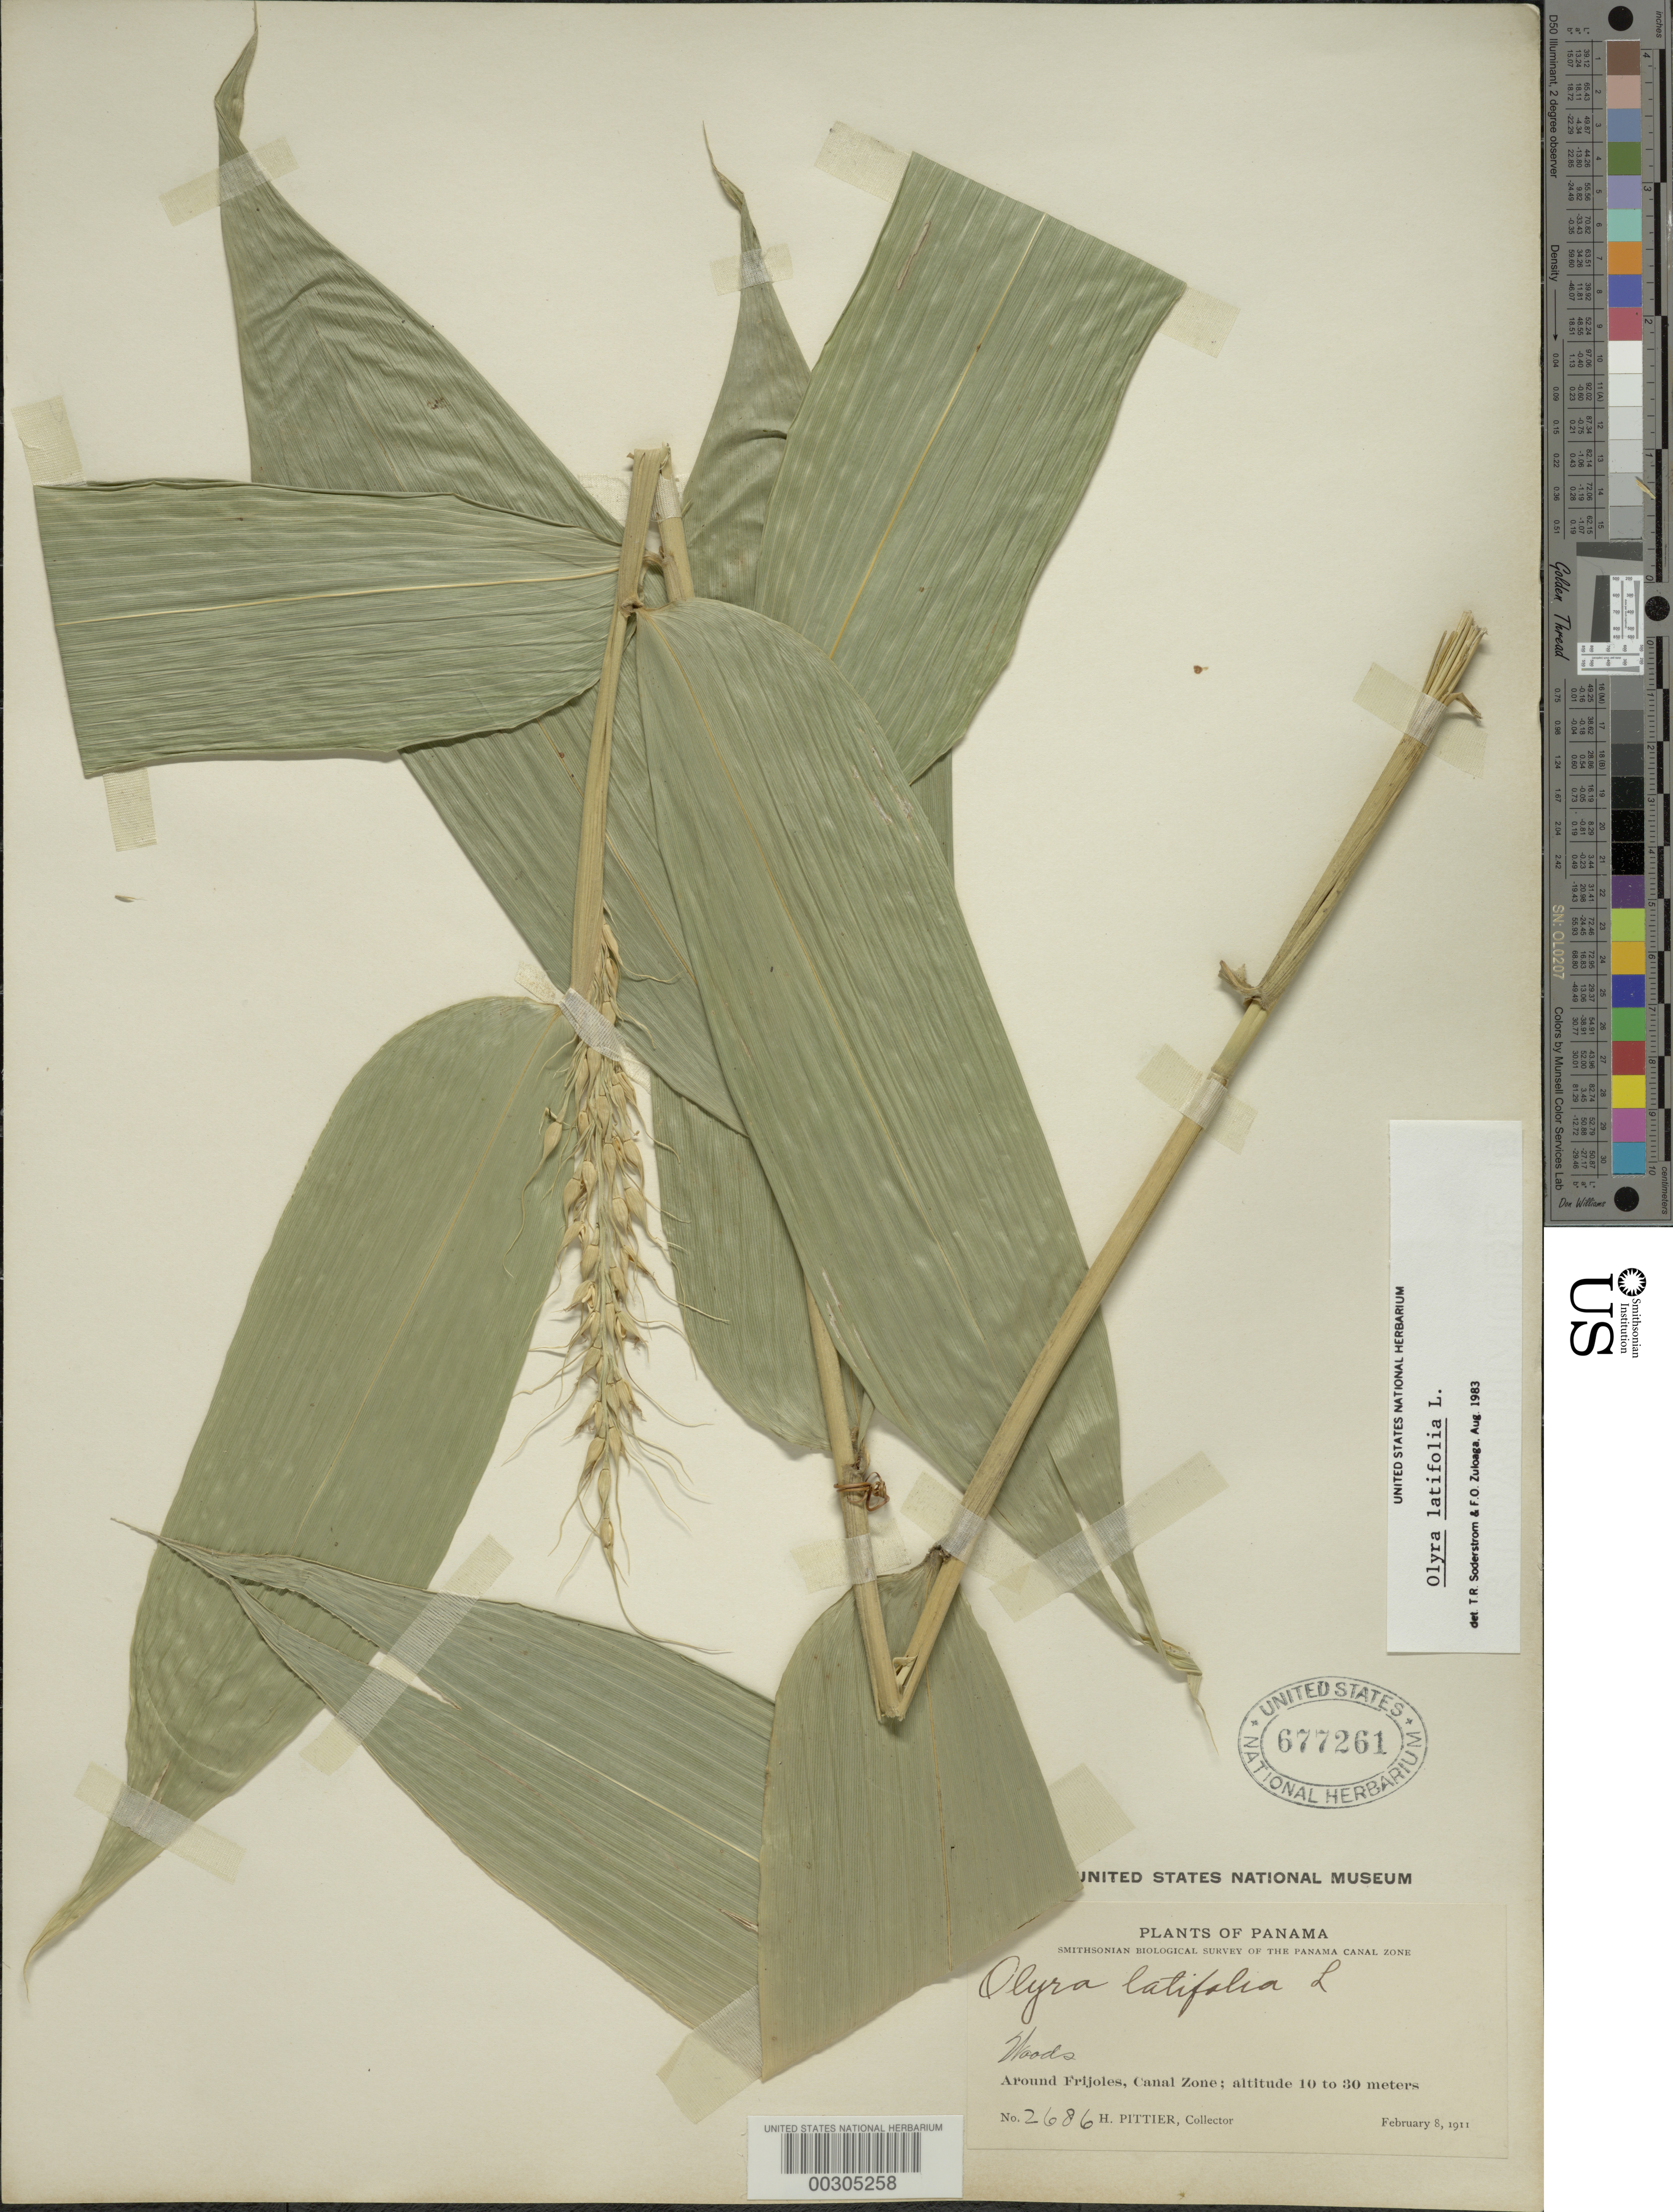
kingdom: Plantae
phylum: Tracheophyta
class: Liliopsida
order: Poales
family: Poaceae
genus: Olyra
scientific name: Olyra latifolia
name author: L.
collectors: H. F. Pittier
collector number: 2686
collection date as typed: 08 Feb 1911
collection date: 1911-02-08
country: Panama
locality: Frijoles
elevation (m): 10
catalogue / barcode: US 677261